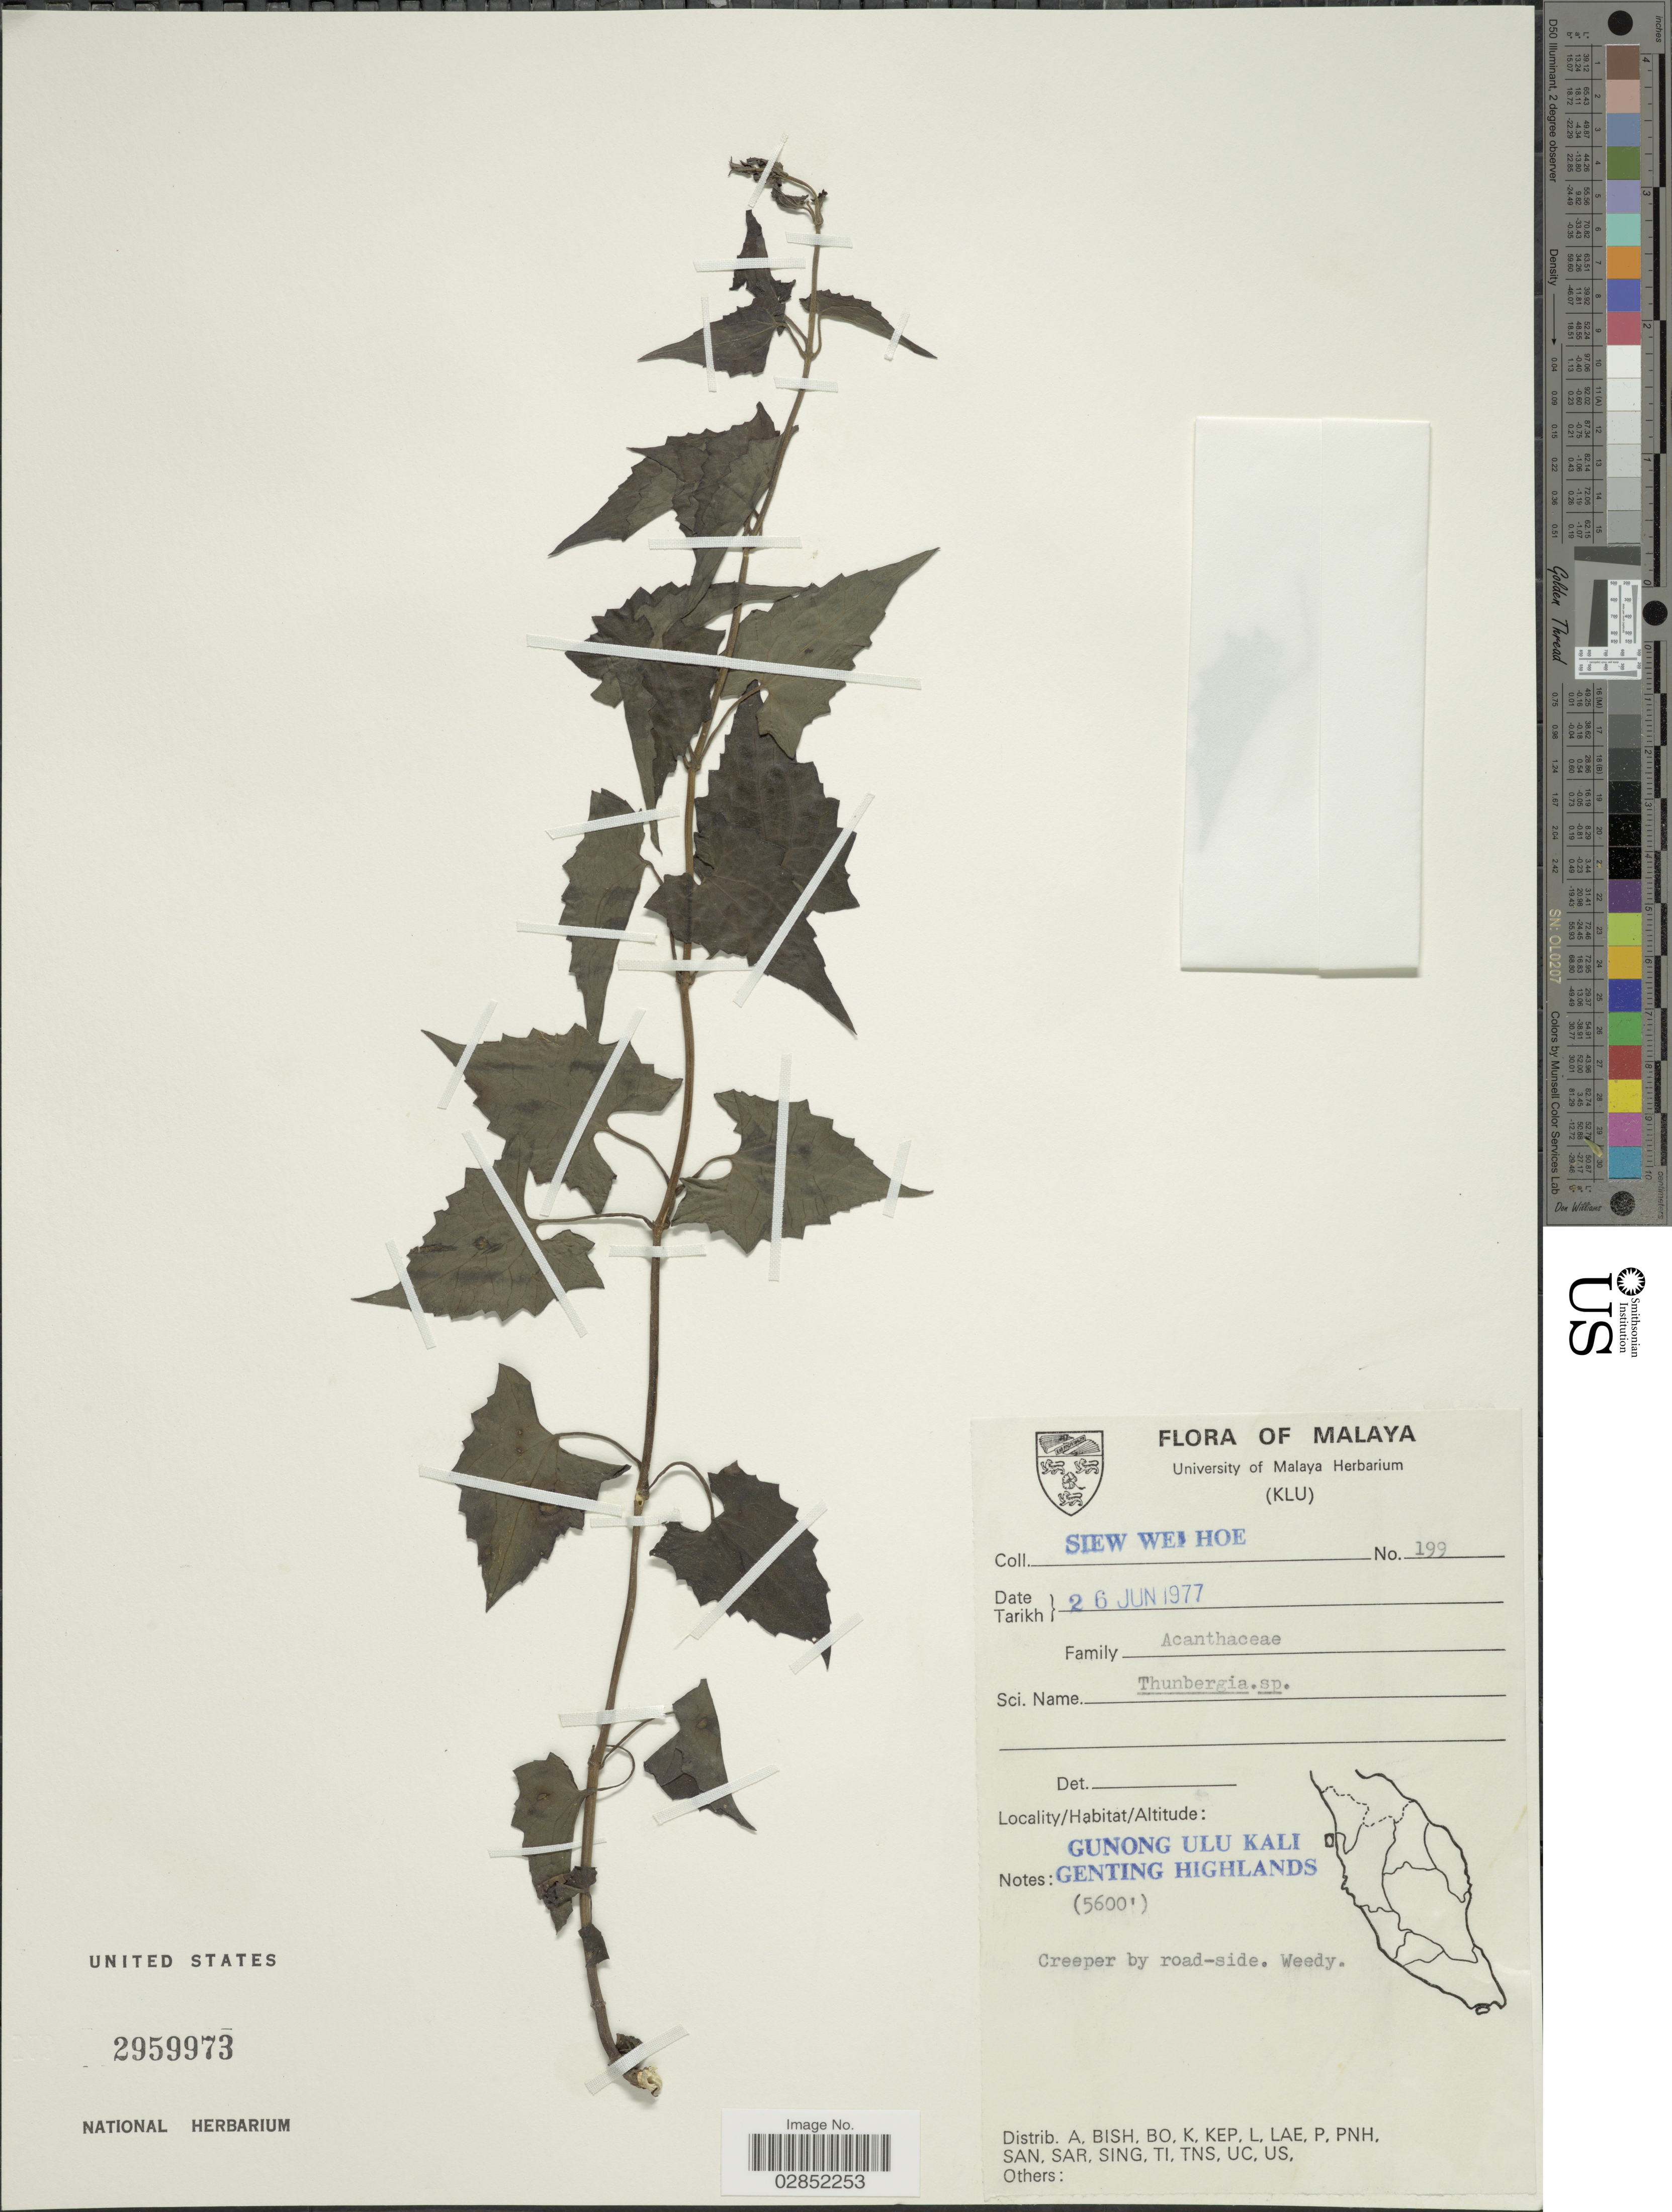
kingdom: Plantae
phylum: Tracheophyta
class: Magnoliopsida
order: Lamiales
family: Acanthaceae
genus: Thunbergia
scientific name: Thunbergia sp.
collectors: W. H. Siew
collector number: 199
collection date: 1977-06-26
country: Malaysia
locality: Malaya. Gunong Ulu Kali. Genting Highlands.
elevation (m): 1707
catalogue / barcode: US 2959973